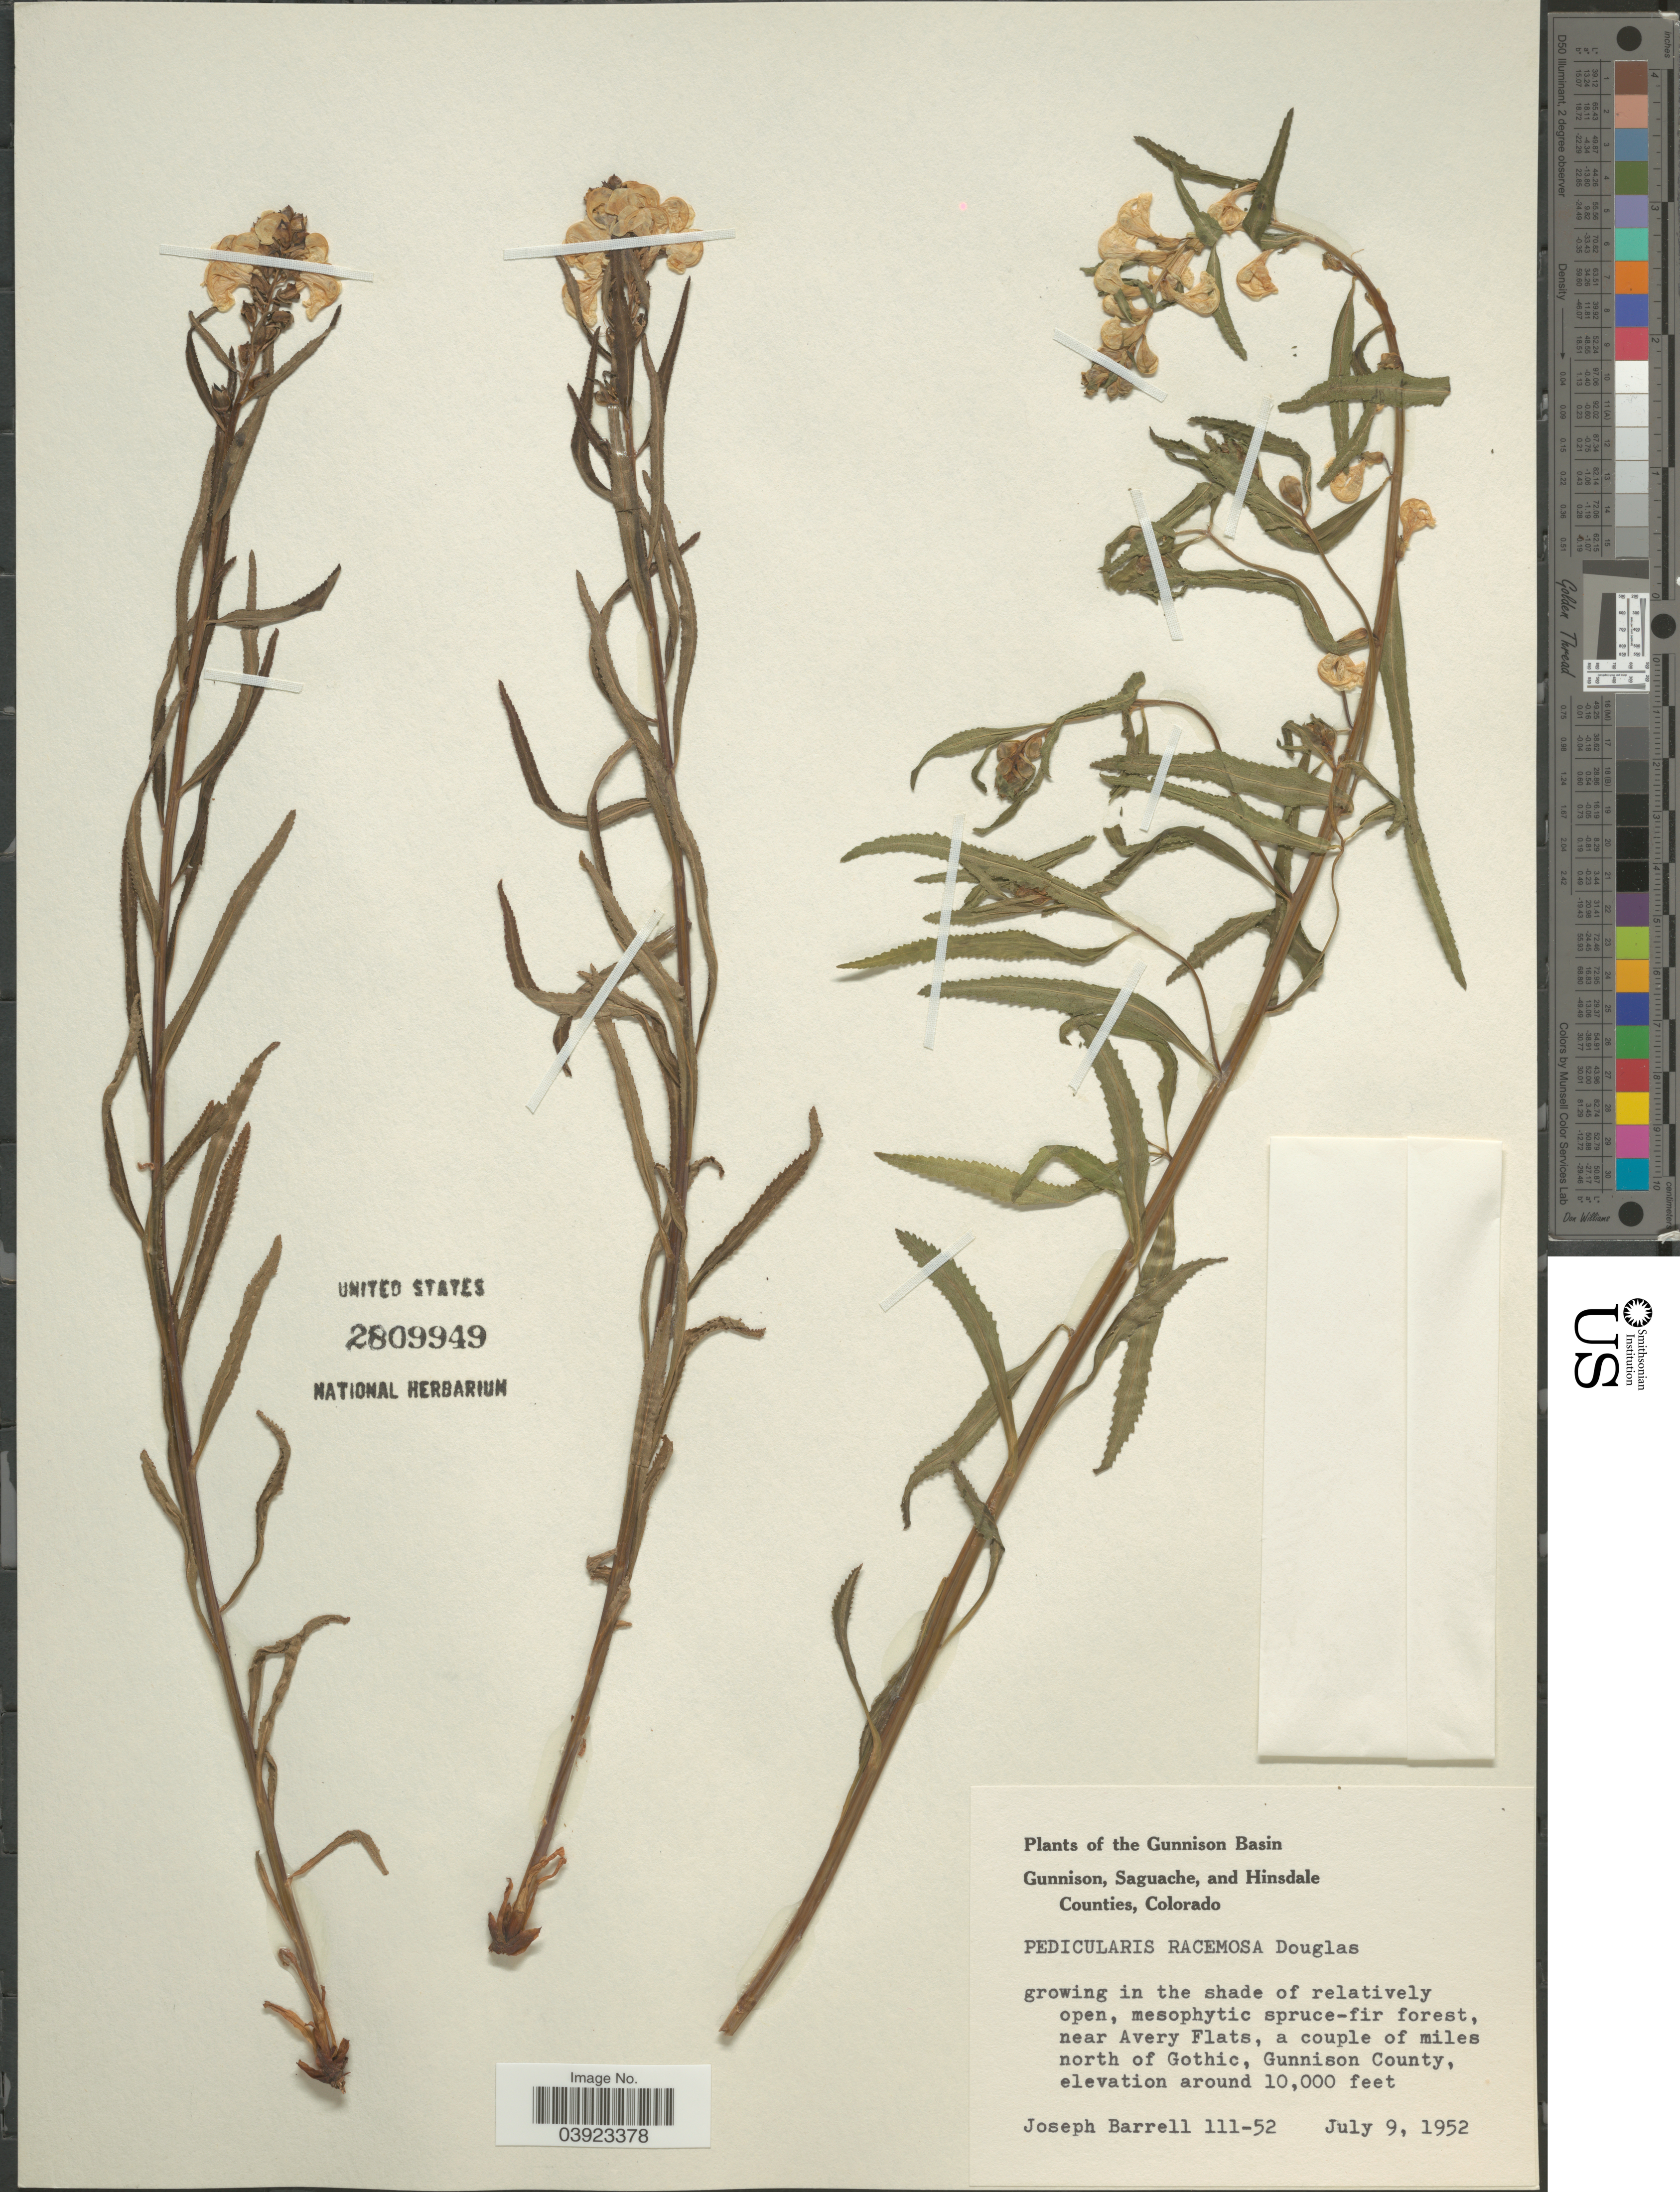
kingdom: Plantae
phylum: Tracheophyta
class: Magnoliopsida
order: Lamiales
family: Orobanchaceae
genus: Pedicularis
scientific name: Pedicularis racemosa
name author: Douglas ex Benth.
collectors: J. Barrell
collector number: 111-52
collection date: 1952-07-09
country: United States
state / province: Colorado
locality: The Gunnison Basin. Near Avery Flats, a couple of miles north of Gothic, Gunnison County.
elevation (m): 3048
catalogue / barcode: US 2809949